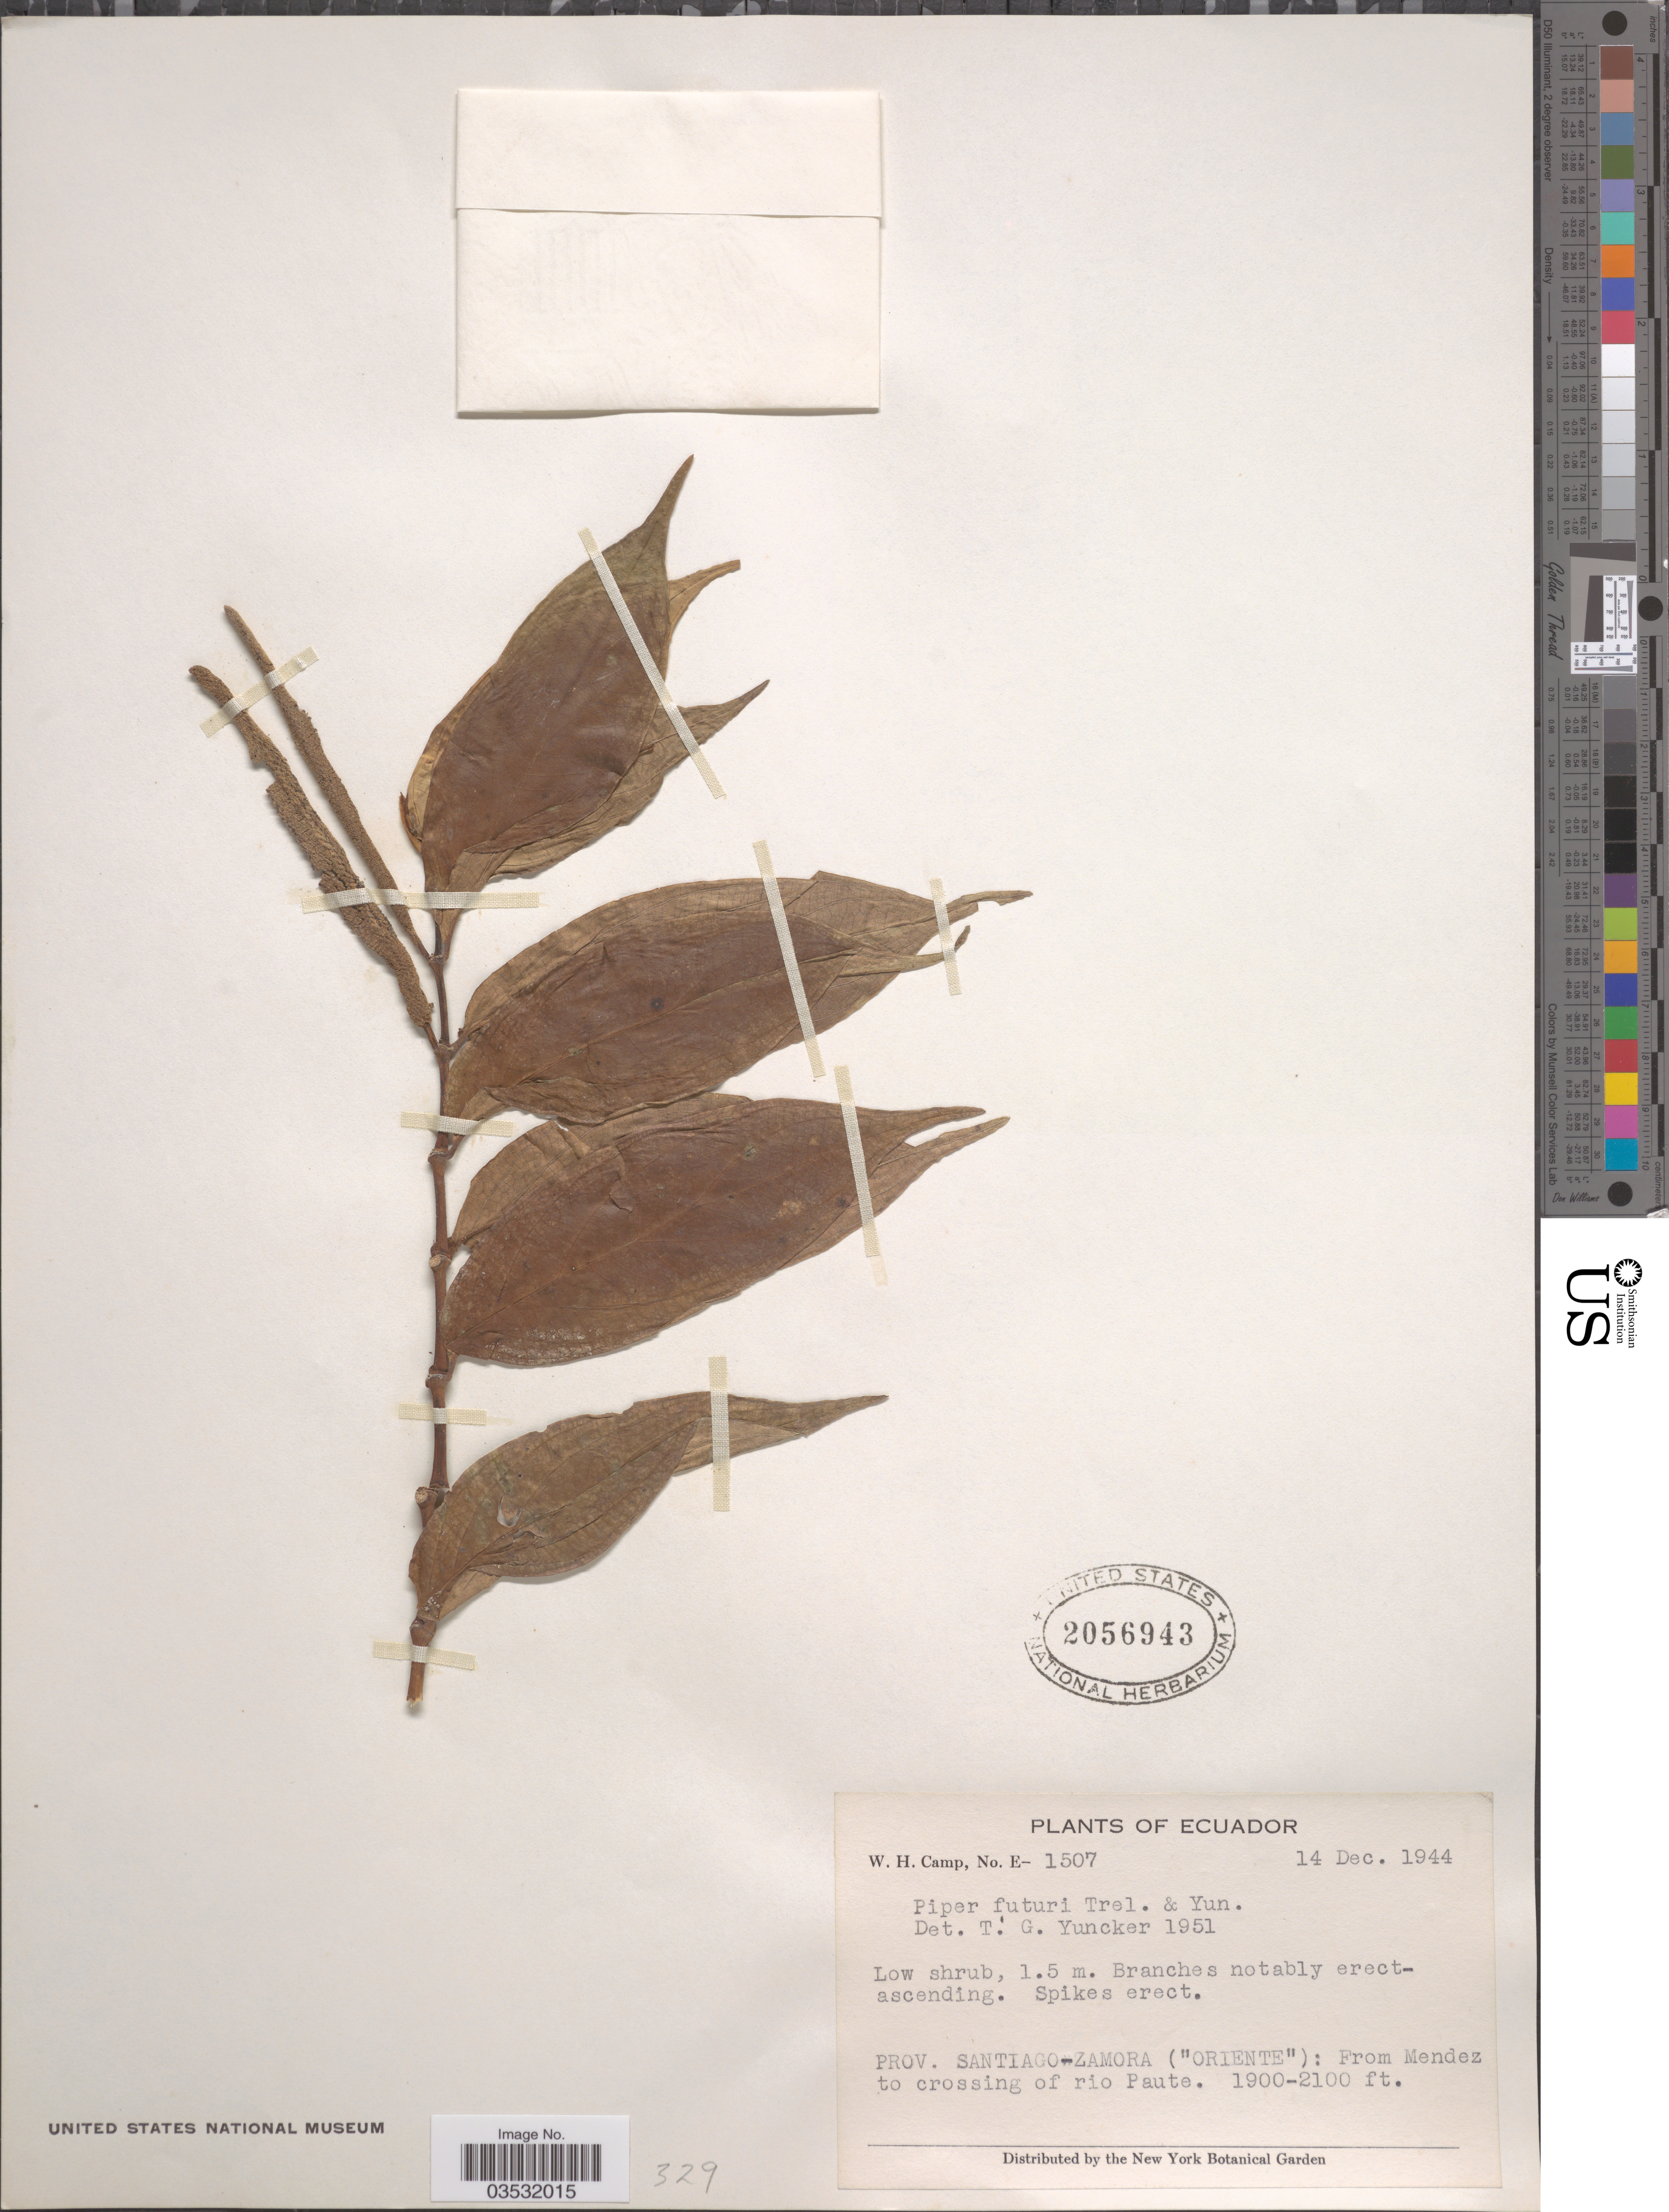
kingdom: Plantae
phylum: Tracheophyta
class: Magnoliopsida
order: Piperales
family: Piperaceae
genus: Piper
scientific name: Piper futuri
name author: Trel. & Yunck.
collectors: W. H. Camp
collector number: E-1507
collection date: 1944-12-14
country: Ecuador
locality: Prov. Santiago-Zamora ('Oriente'): From Mendez to crossing of rio Paute.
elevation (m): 579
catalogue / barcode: US 2056943